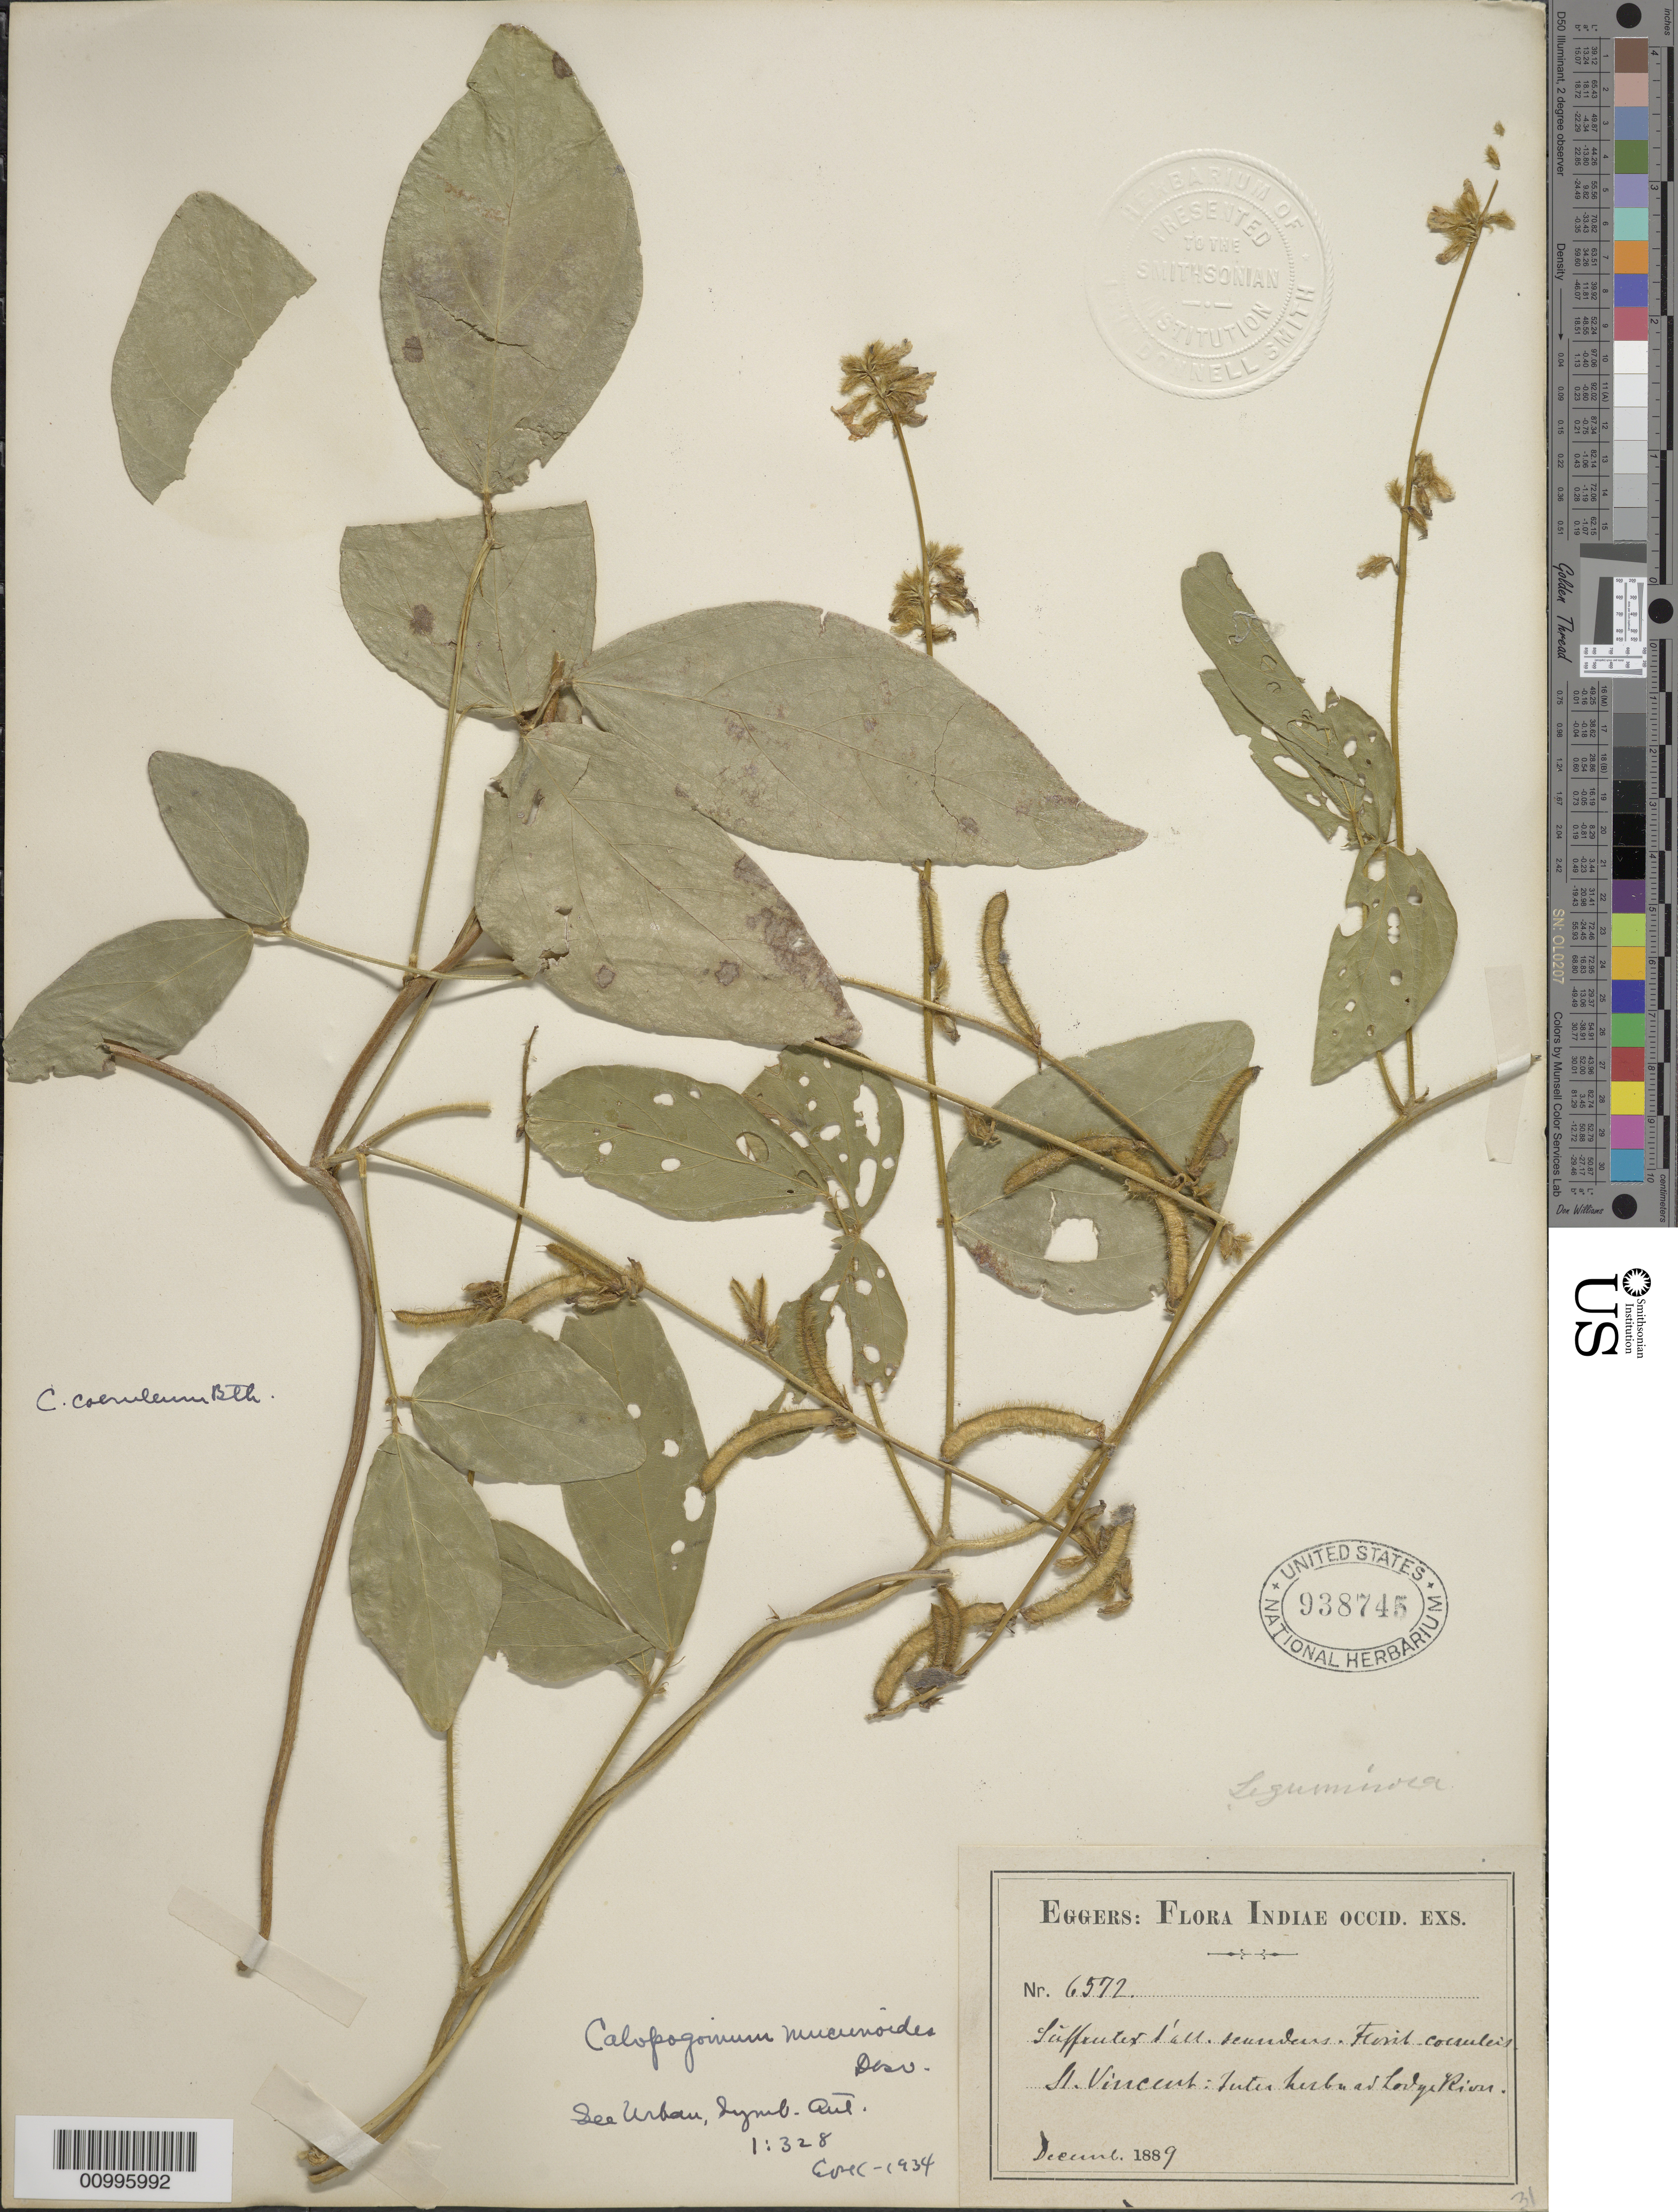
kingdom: Plantae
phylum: Tracheophyta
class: Magnoliopsida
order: Fabales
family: Fabaceae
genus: Calopogonium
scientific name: Calopogonium mucunoides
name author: Desv.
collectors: H. F. A. von Eggers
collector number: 6572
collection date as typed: Dec 1889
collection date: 1889-12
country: St. Vincent - Grenadines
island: St. Vincent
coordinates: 0 N, 0 E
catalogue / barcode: US 938745